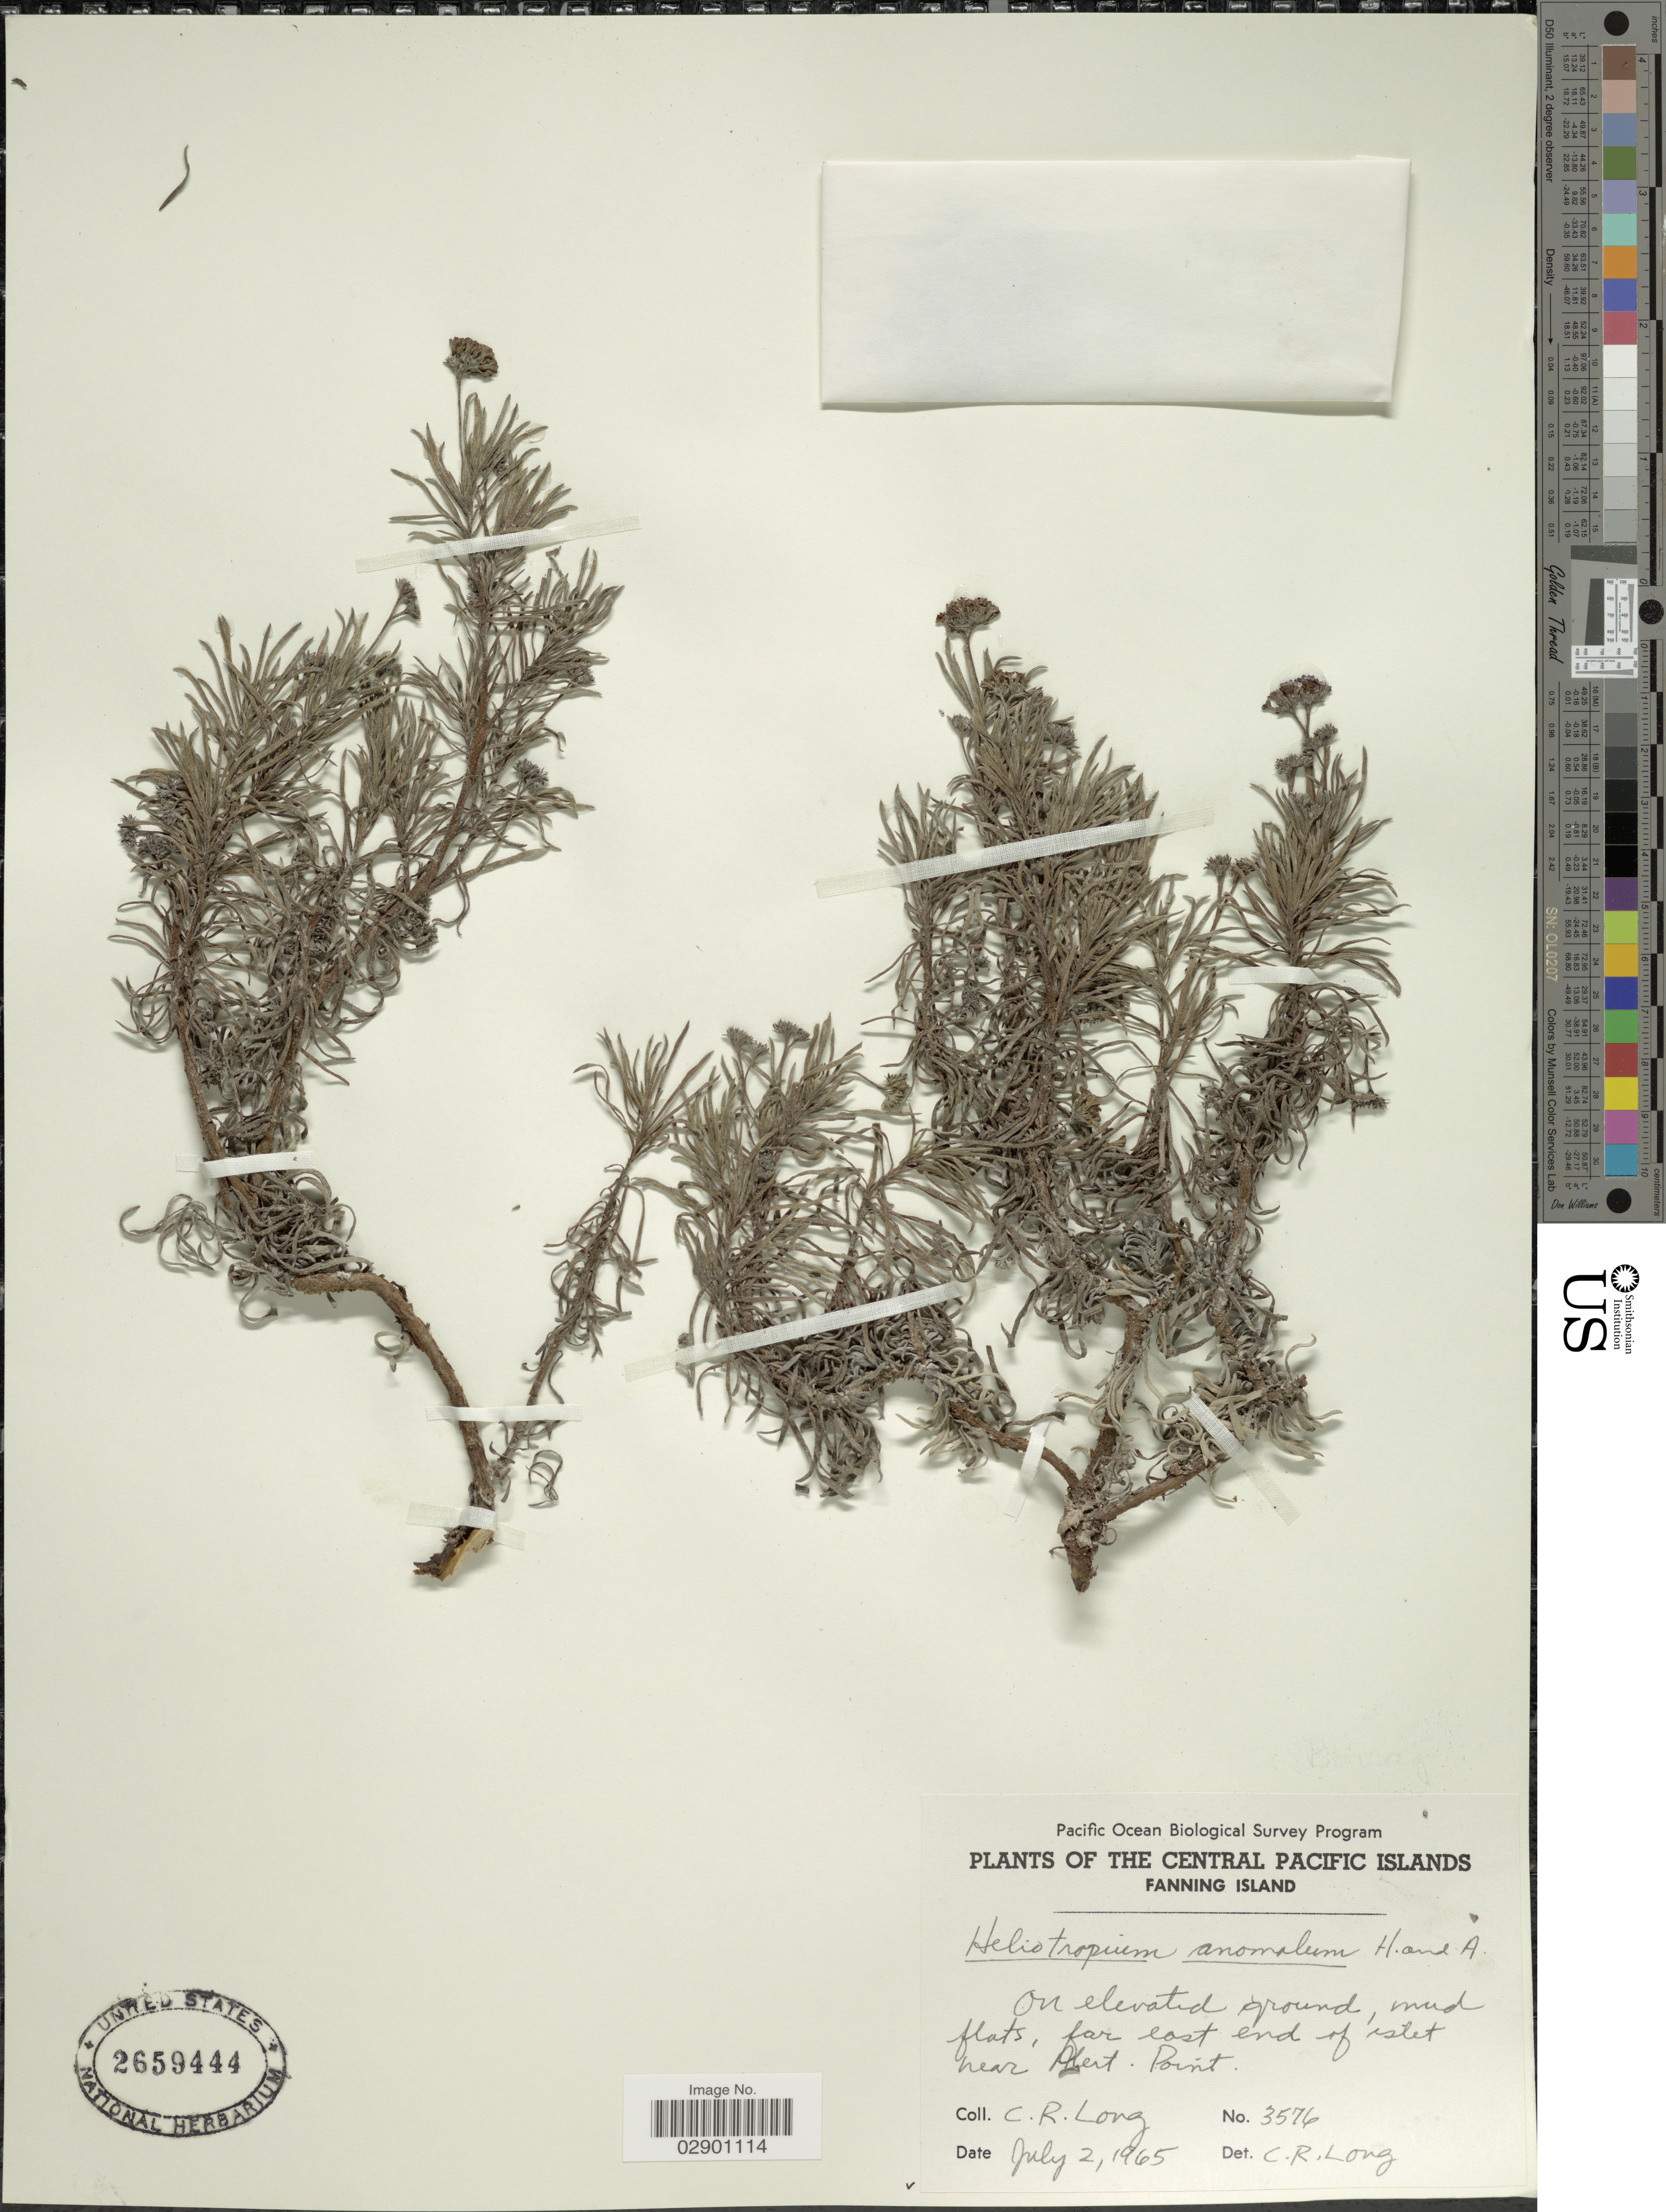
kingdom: Plantae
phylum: Tracheophyta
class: Magnoliopsida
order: Boraginales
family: Heliotropiaceae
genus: Heliotropium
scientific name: Heliotropium anomalum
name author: Hook. & Arn.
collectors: C. R. Long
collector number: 3576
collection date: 1965-07-02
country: Kiribati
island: Fanning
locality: The Central Pacific Islands. Fanning Island. Far east end of islet near Alert [interpreted] Point.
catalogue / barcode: US 2659444